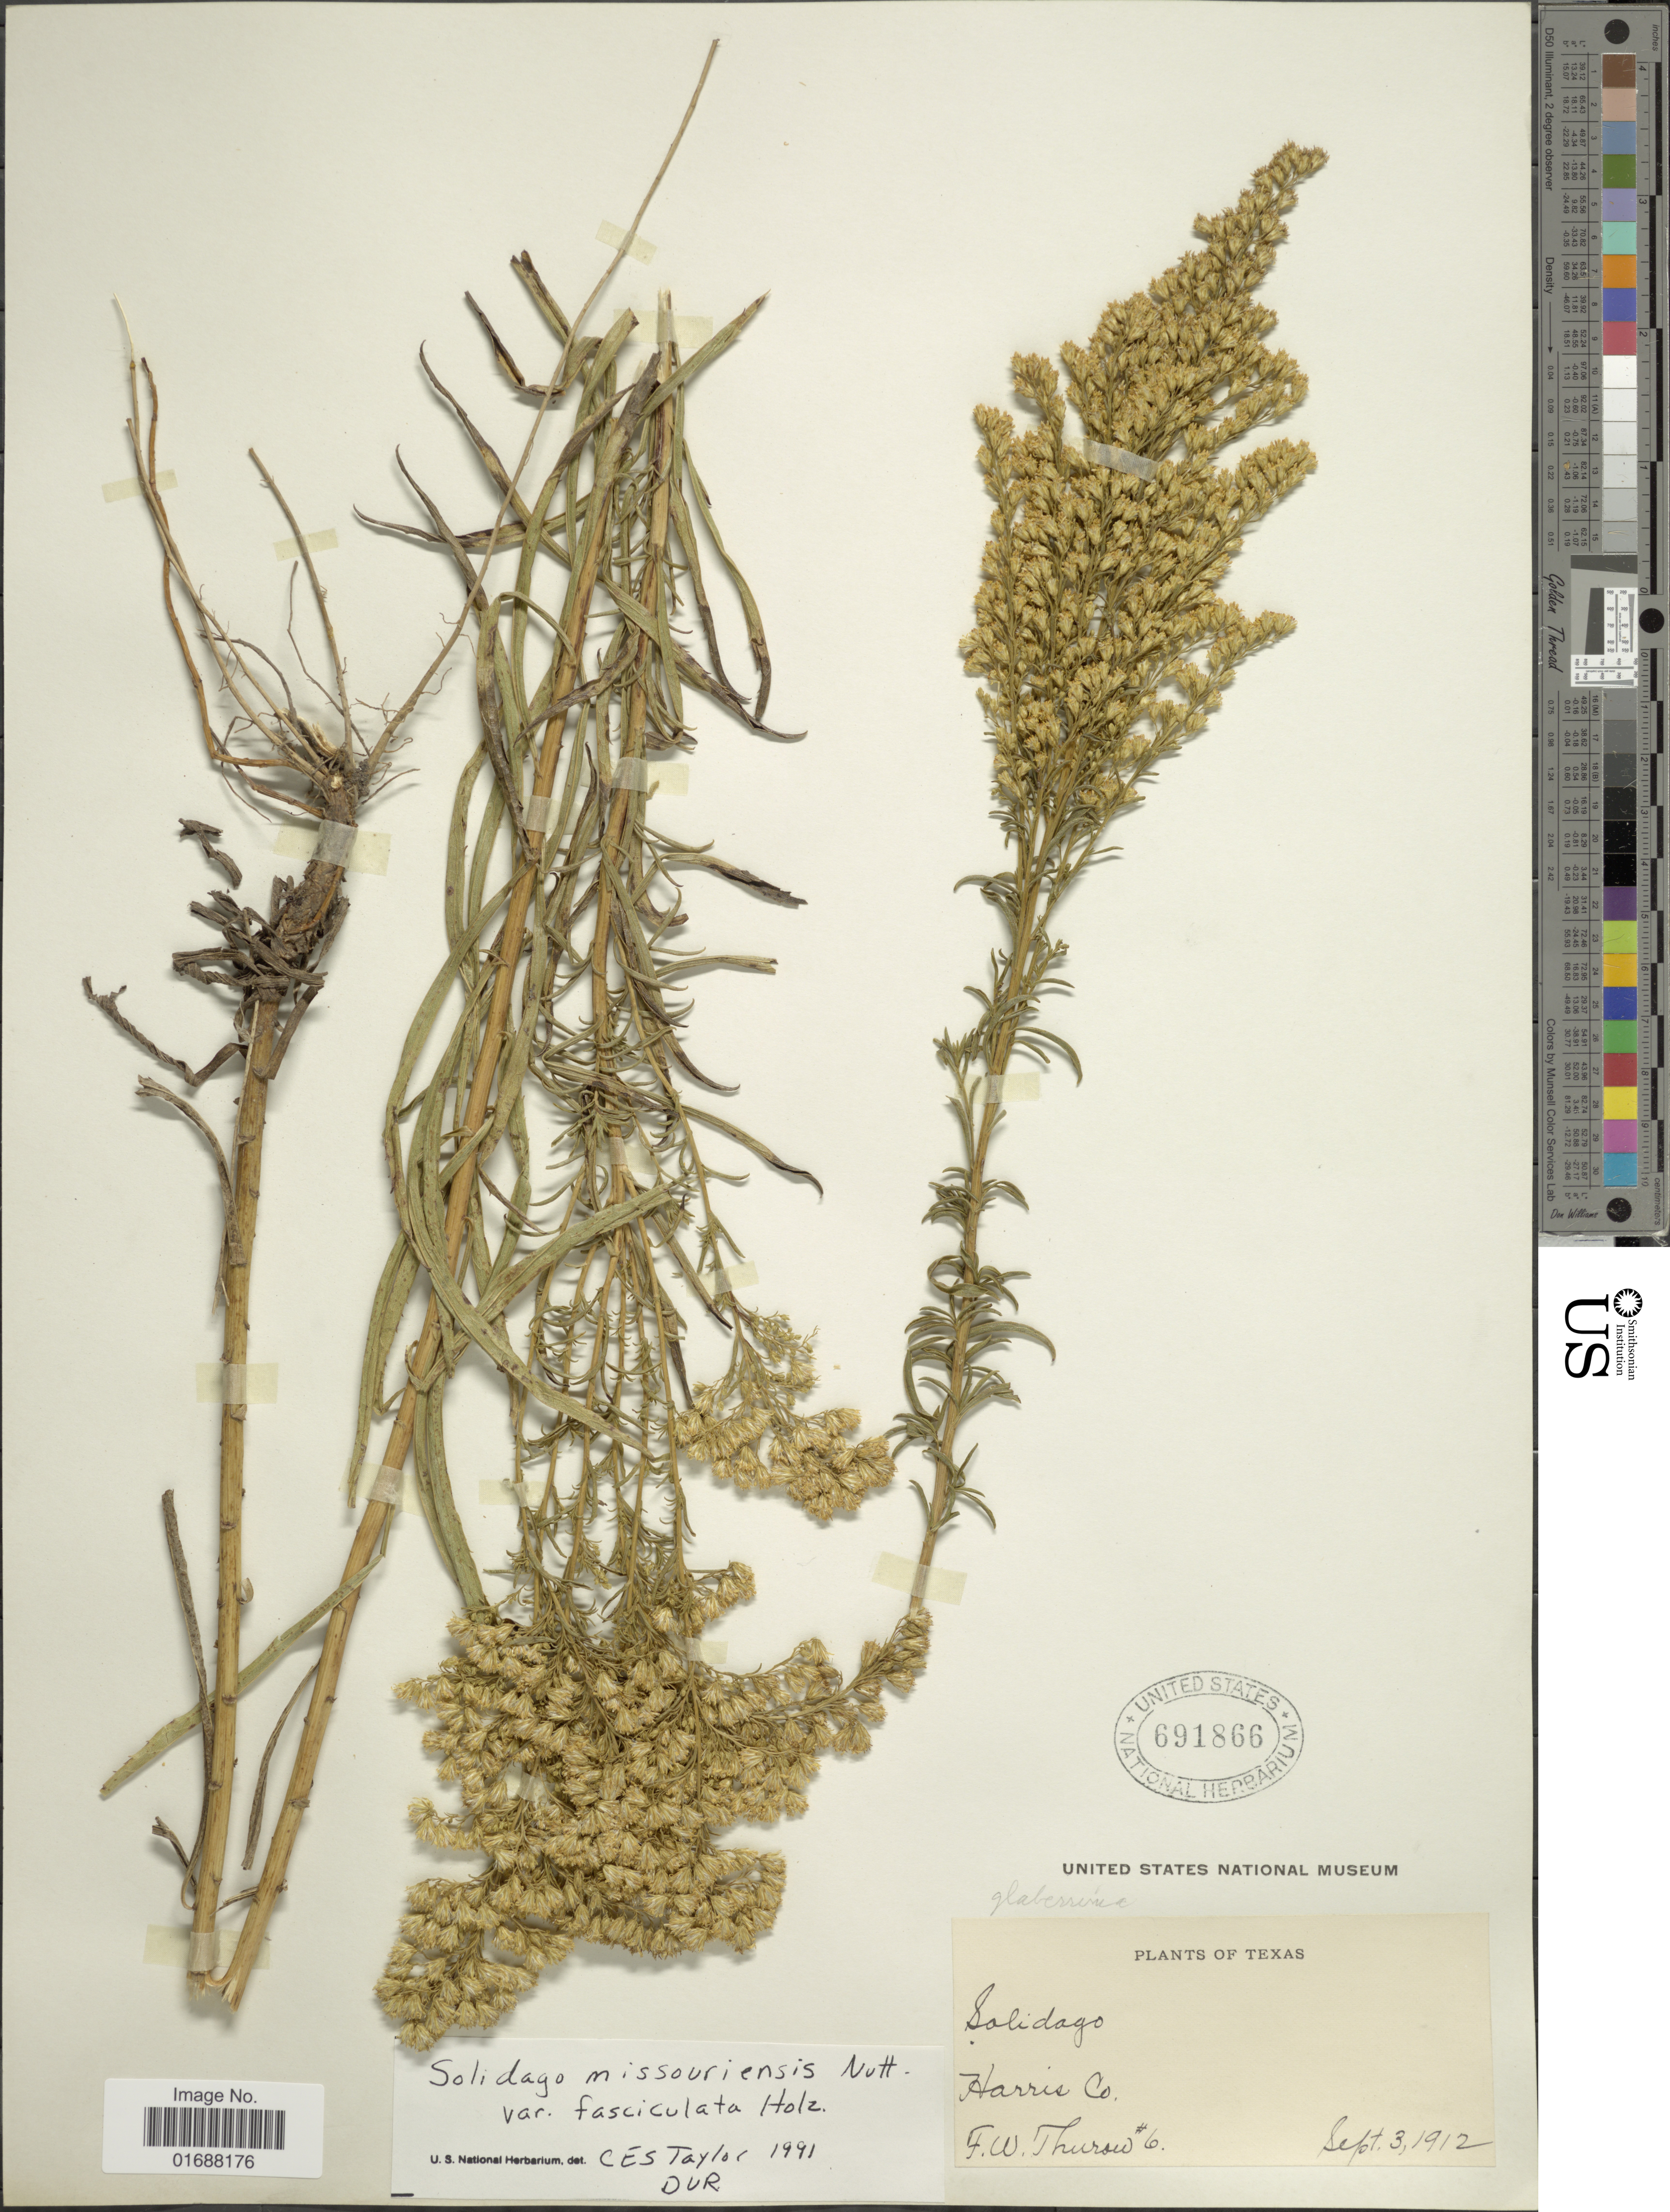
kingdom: Plantae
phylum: Tracheophyta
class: Magnoliopsida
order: Asterales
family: Asteraceae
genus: Solidago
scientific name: Solidago missouriensis var. fasciculata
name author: Holz.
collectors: F. W. Thurow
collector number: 6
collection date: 1912-09-03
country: United States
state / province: Texas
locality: Harris Co.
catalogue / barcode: US 691866